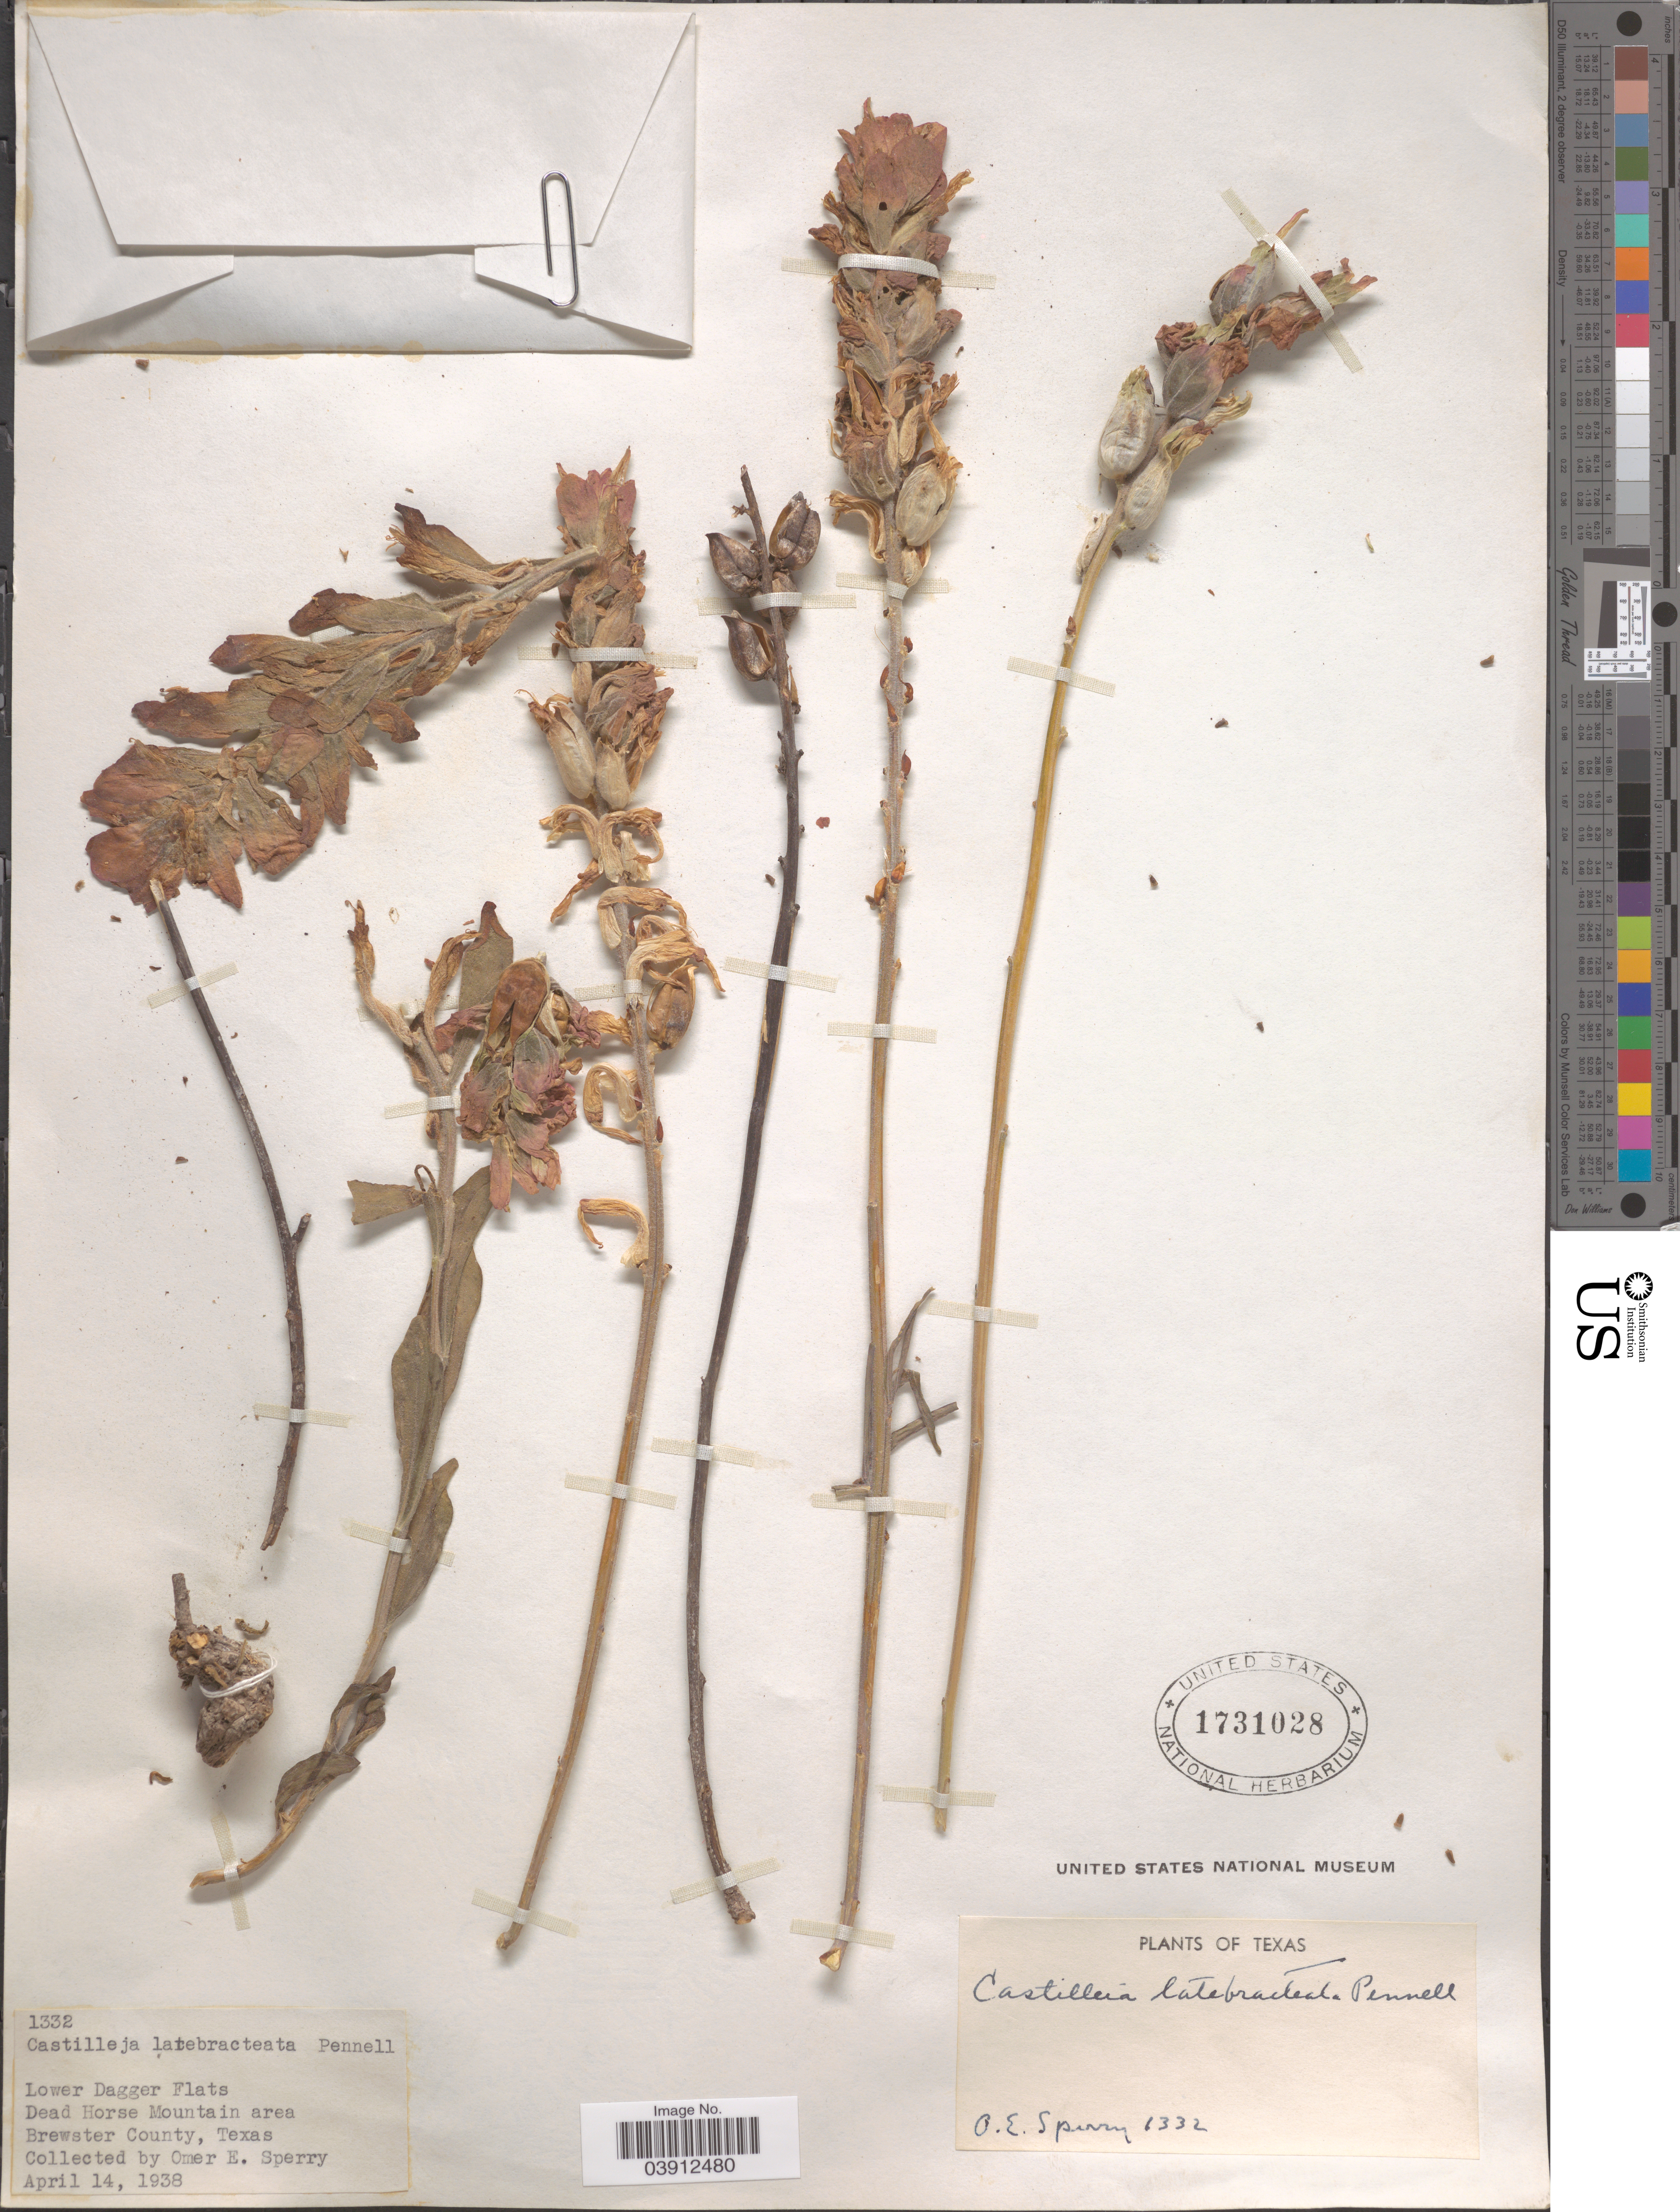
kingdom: Plantae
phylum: Tracheophyta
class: Magnoliopsida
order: Lamiales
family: Orobanchaceae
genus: Castilleja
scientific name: Castilleja latebracteata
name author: Pennell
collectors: O. E. Sperry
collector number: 1332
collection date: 1938-04-14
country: United States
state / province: Texas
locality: Lower Dagger Flats. Dead Horse Mountain area. Brewster County.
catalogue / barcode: US 1731028